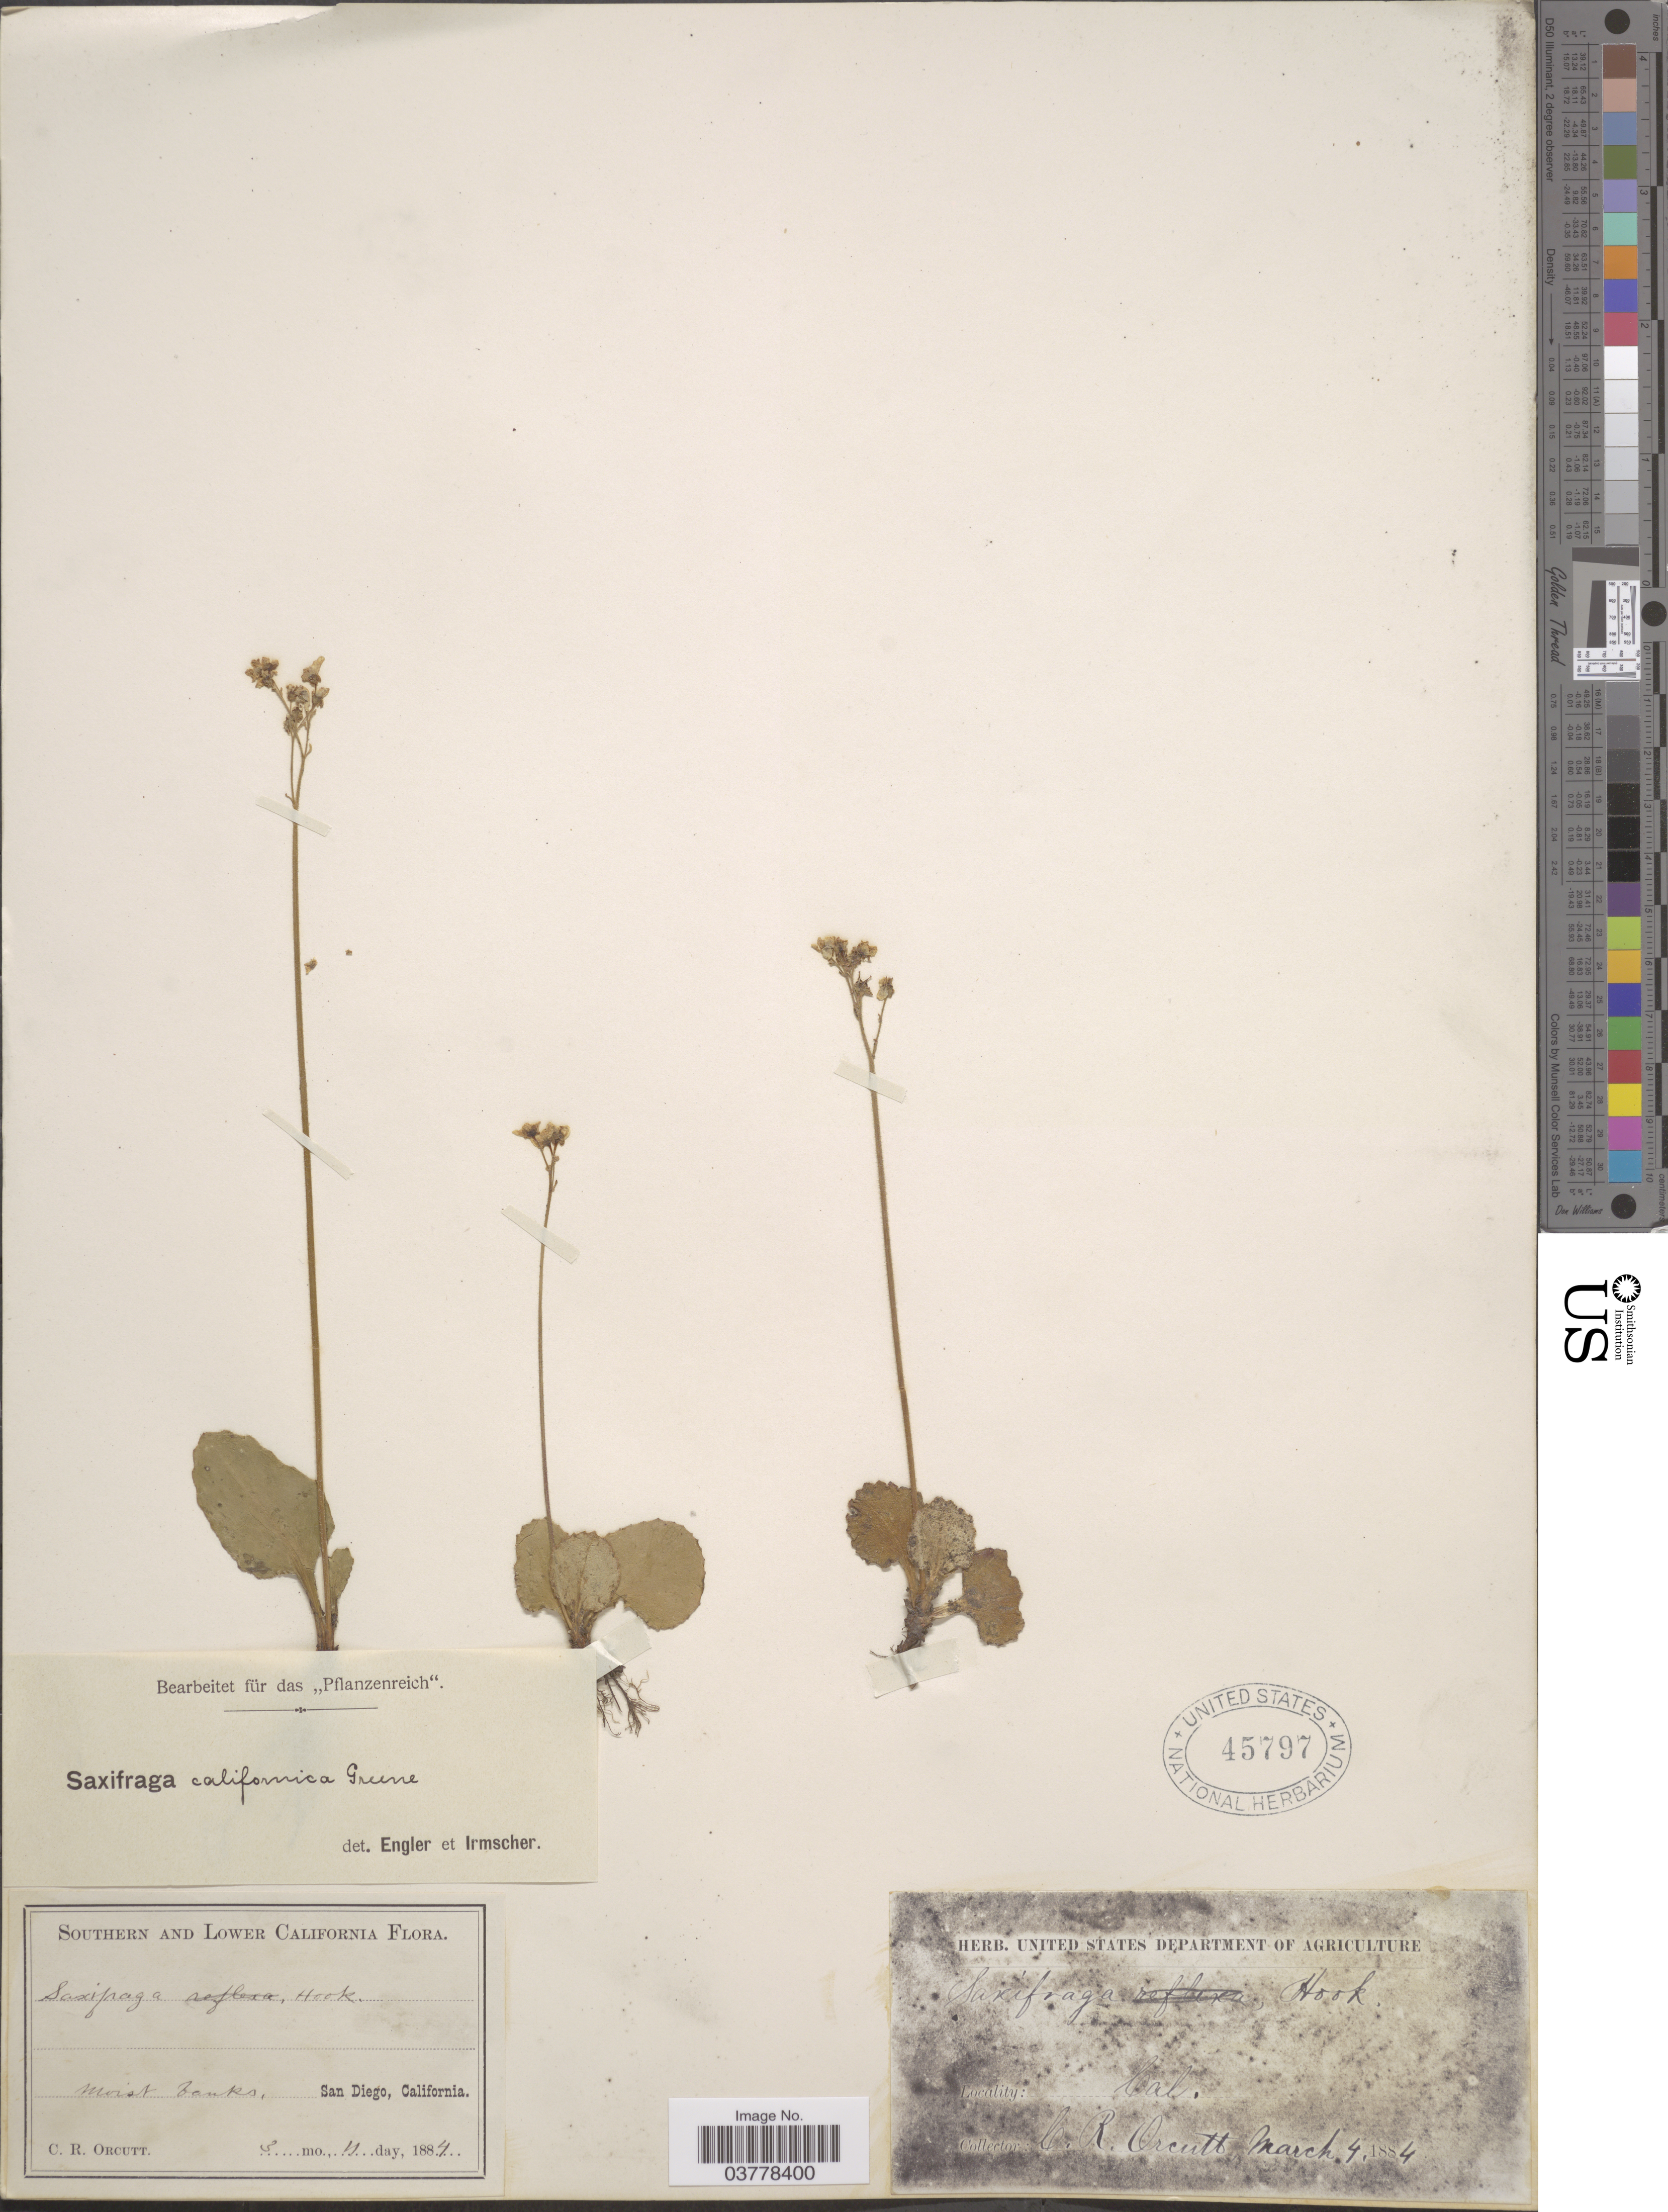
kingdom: Plantae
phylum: Tracheophyta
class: Magnoliopsida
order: Saxifragales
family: Saxifragaceae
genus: Micranthes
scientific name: Micranthes californica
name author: (Greene) Small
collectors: C. R. Orcutt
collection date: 1884-03-04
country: United States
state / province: California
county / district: San Diego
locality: Southern California. San Diego.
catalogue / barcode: US 45797